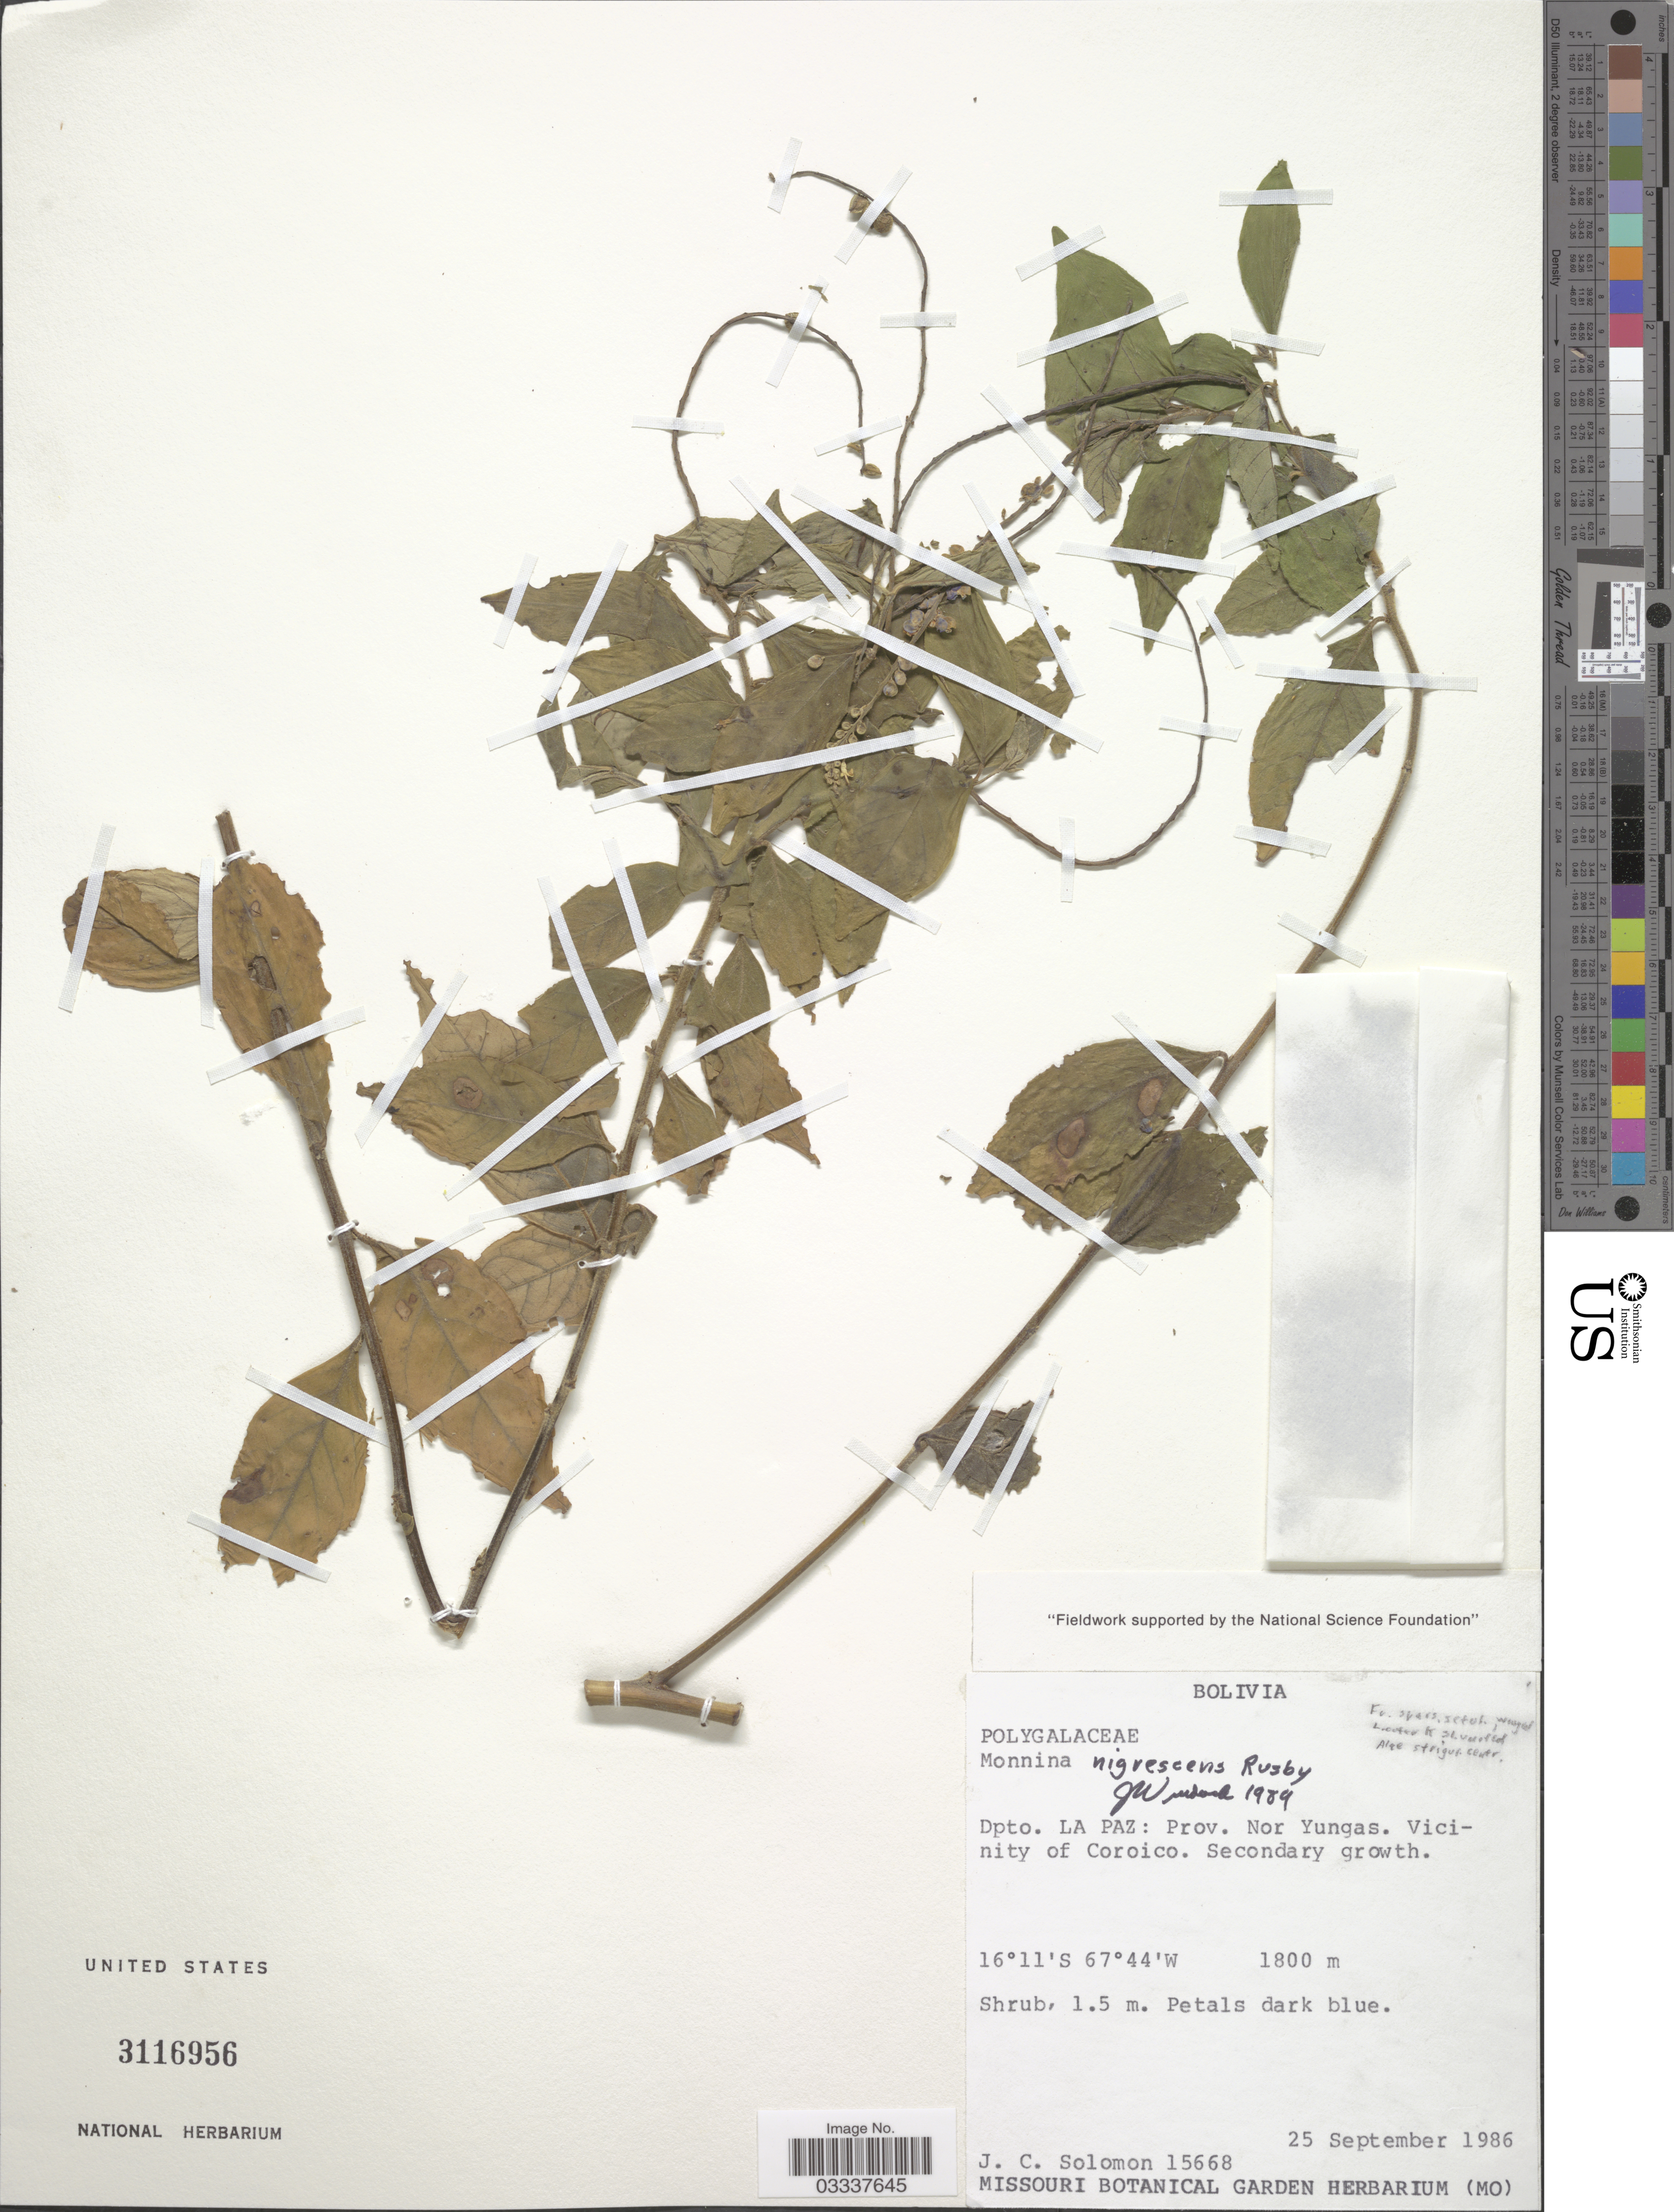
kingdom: Plantae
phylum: Tracheophyta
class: Magnoliopsida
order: Fabales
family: Polygalaceae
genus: Monnina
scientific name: Monnina nigrescens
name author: Rusby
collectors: J. C. Solomon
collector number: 15668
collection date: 1986-09-25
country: Bolivia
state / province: La Paz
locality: Dpto. La Paz: Prov. Nor Yungas. Vicinity of Coroico.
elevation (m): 1800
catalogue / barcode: US 3116956